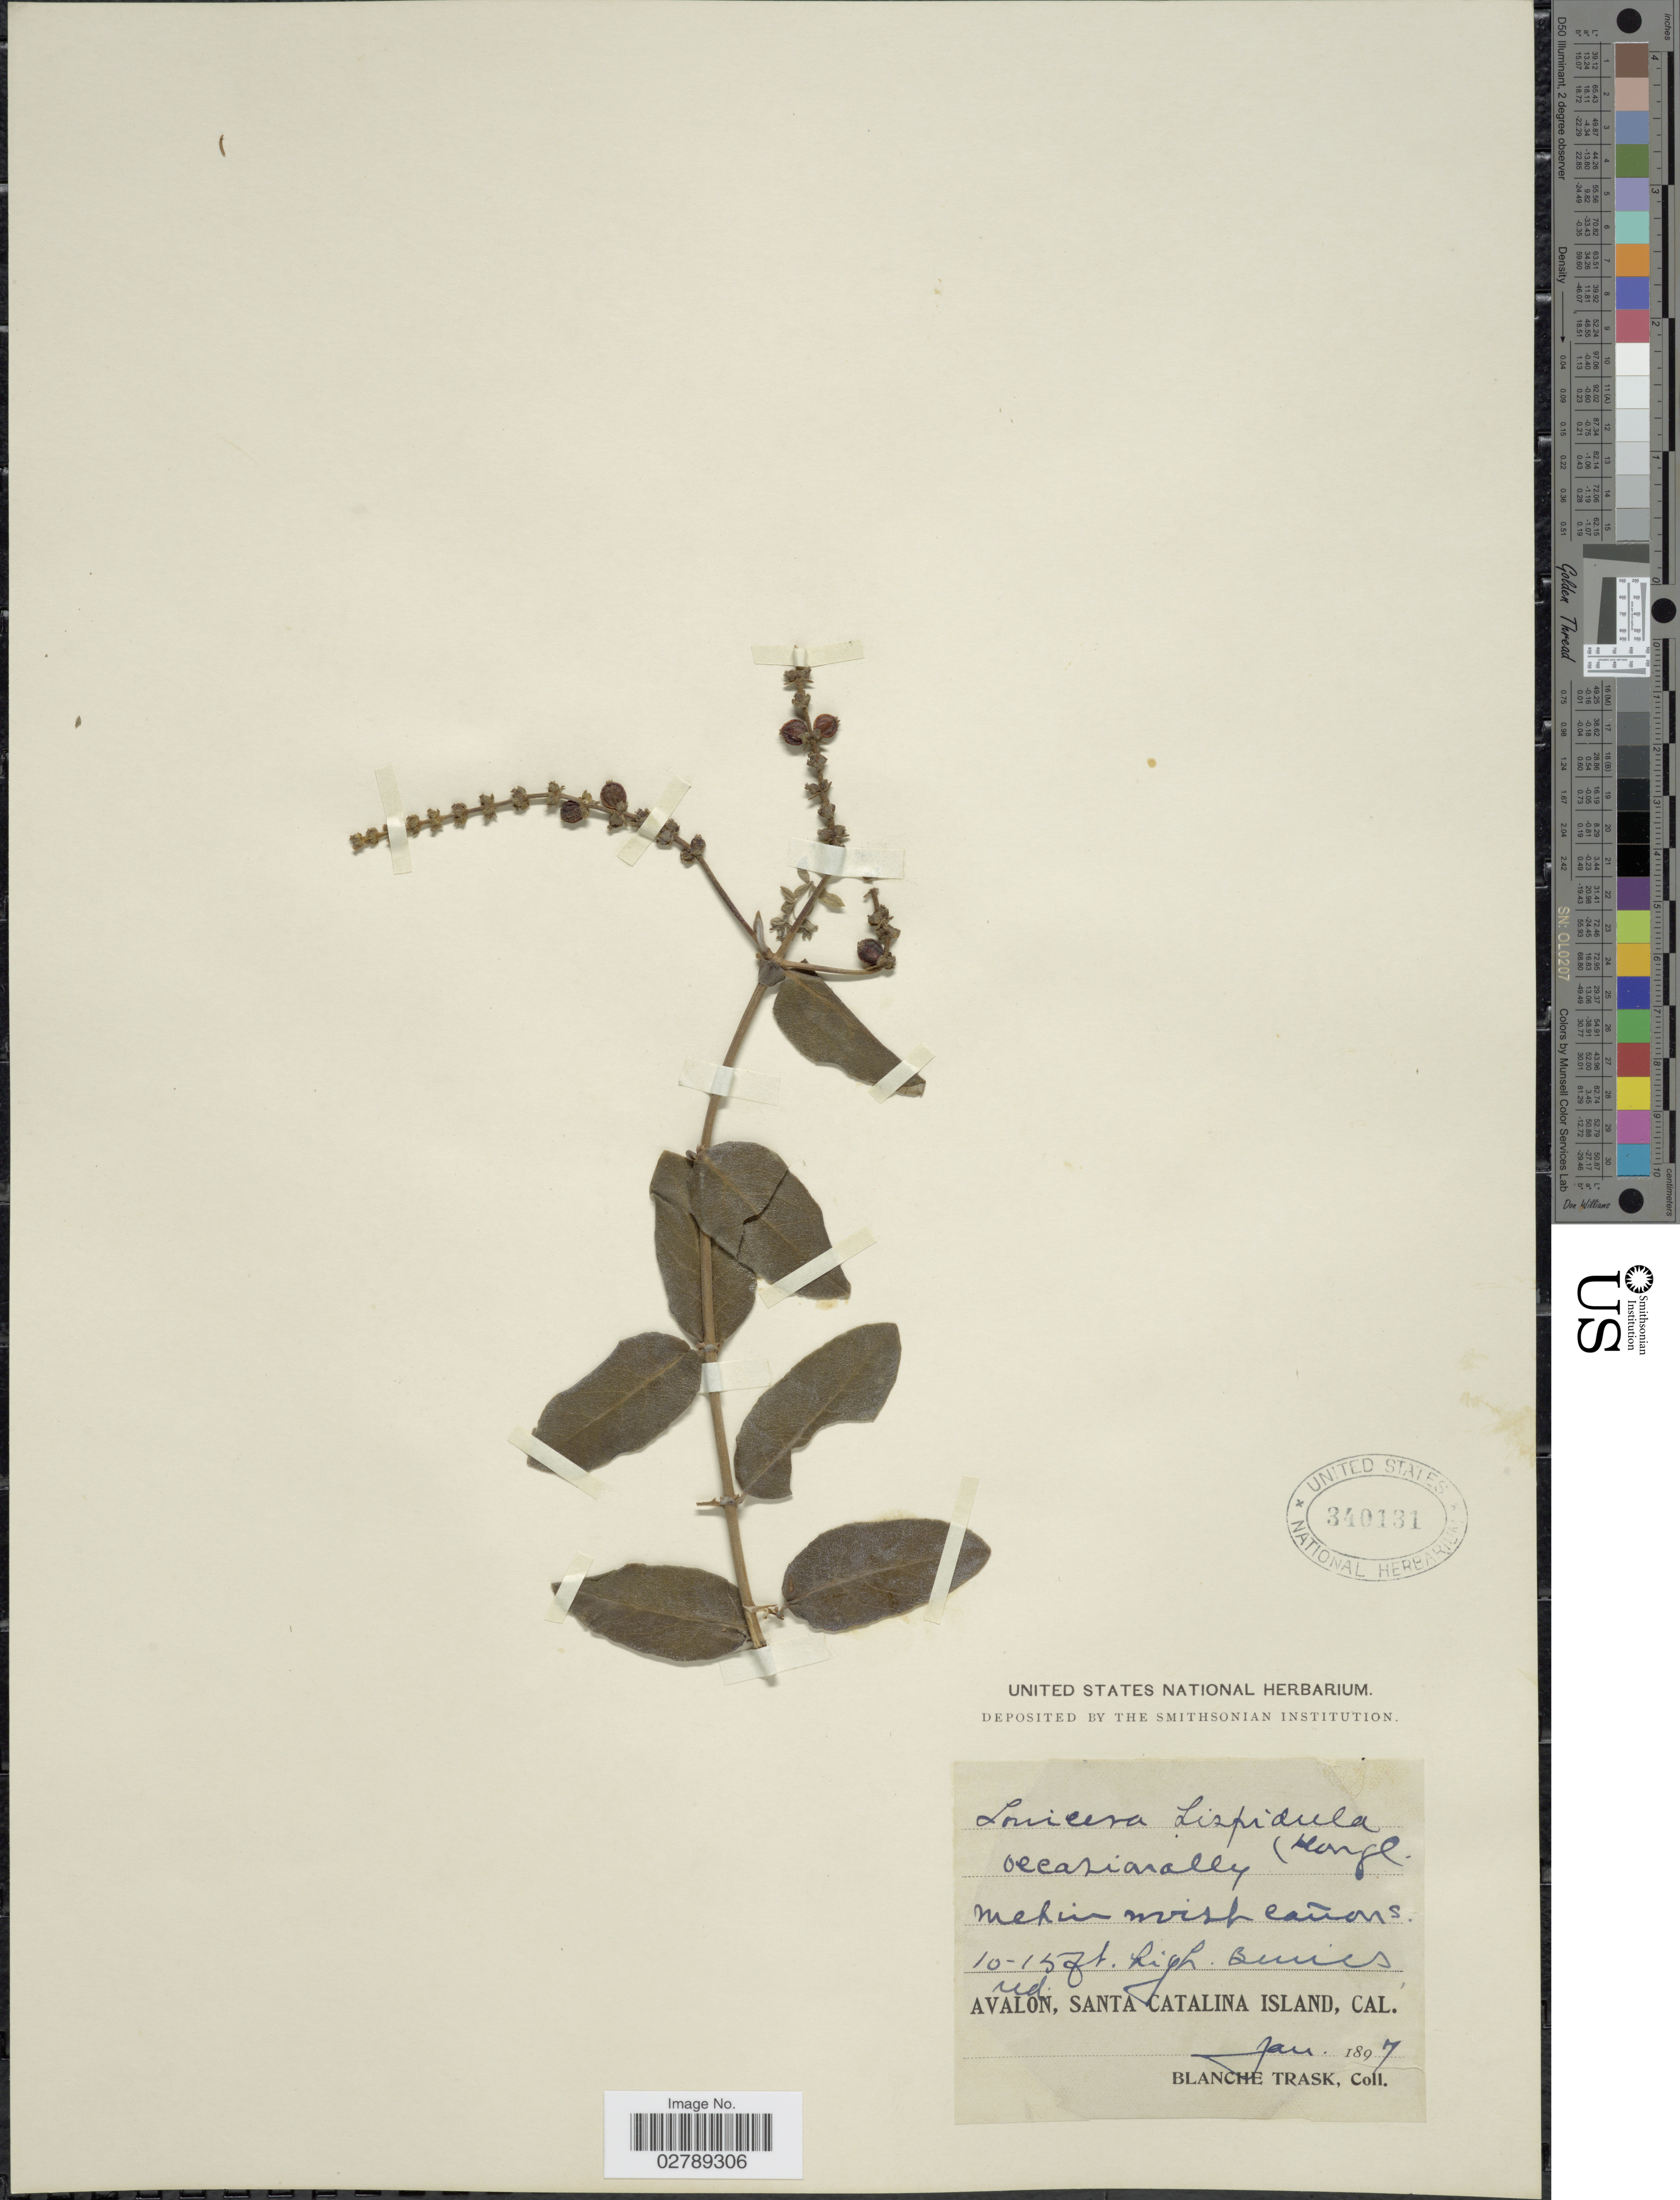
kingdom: Plantae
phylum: Tracheophyta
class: Magnoliopsida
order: Dipsacales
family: Caprifoliaceae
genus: Lonicera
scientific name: Lonicera hispidula var. californica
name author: Rehder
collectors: B. Trask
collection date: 1897-01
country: United States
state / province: California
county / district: Los Angeles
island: Santa Catalina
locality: Avalon, Santa Catalina Island.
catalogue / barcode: US 340131